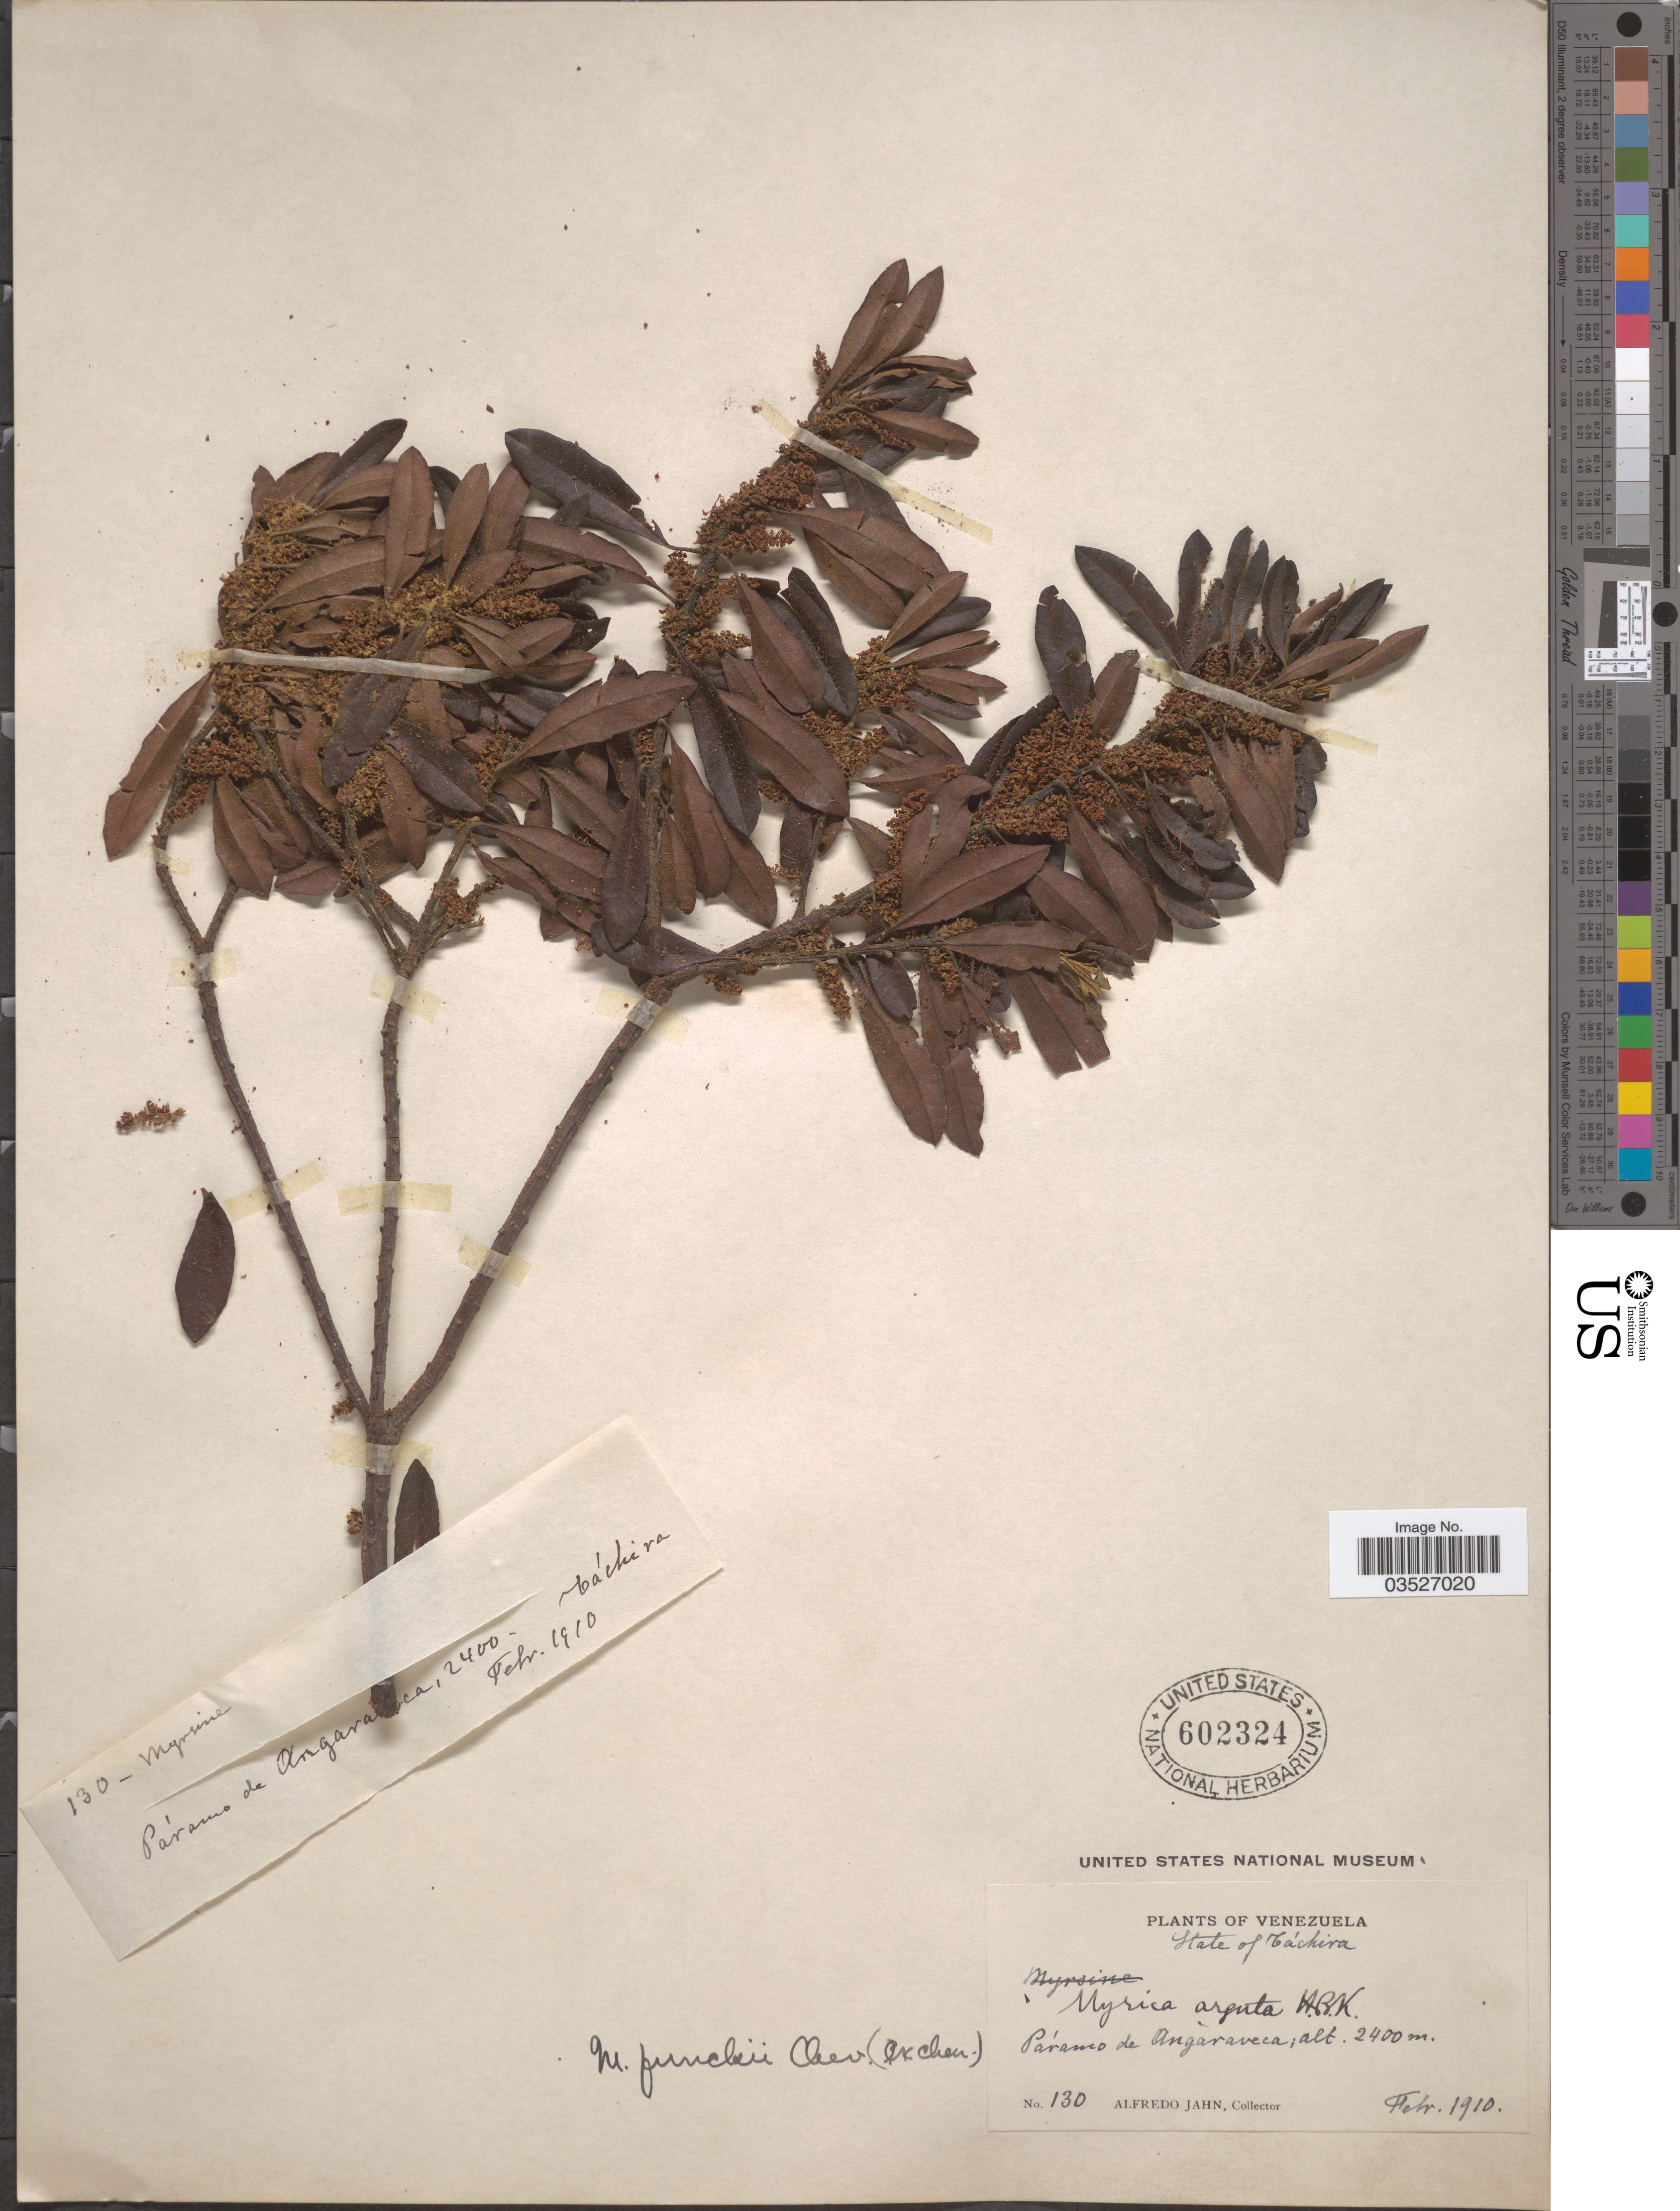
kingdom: Plantae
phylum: Tracheophyta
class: Magnoliopsida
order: Fagales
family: Myricaceae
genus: Morella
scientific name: Morella funckii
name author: (A. Chev.) Parra-Os.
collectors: A. Jahn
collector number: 130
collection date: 1910-02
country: Venezuela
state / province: Tachira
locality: Parámo de Angaraveca.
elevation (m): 2400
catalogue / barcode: US 602324